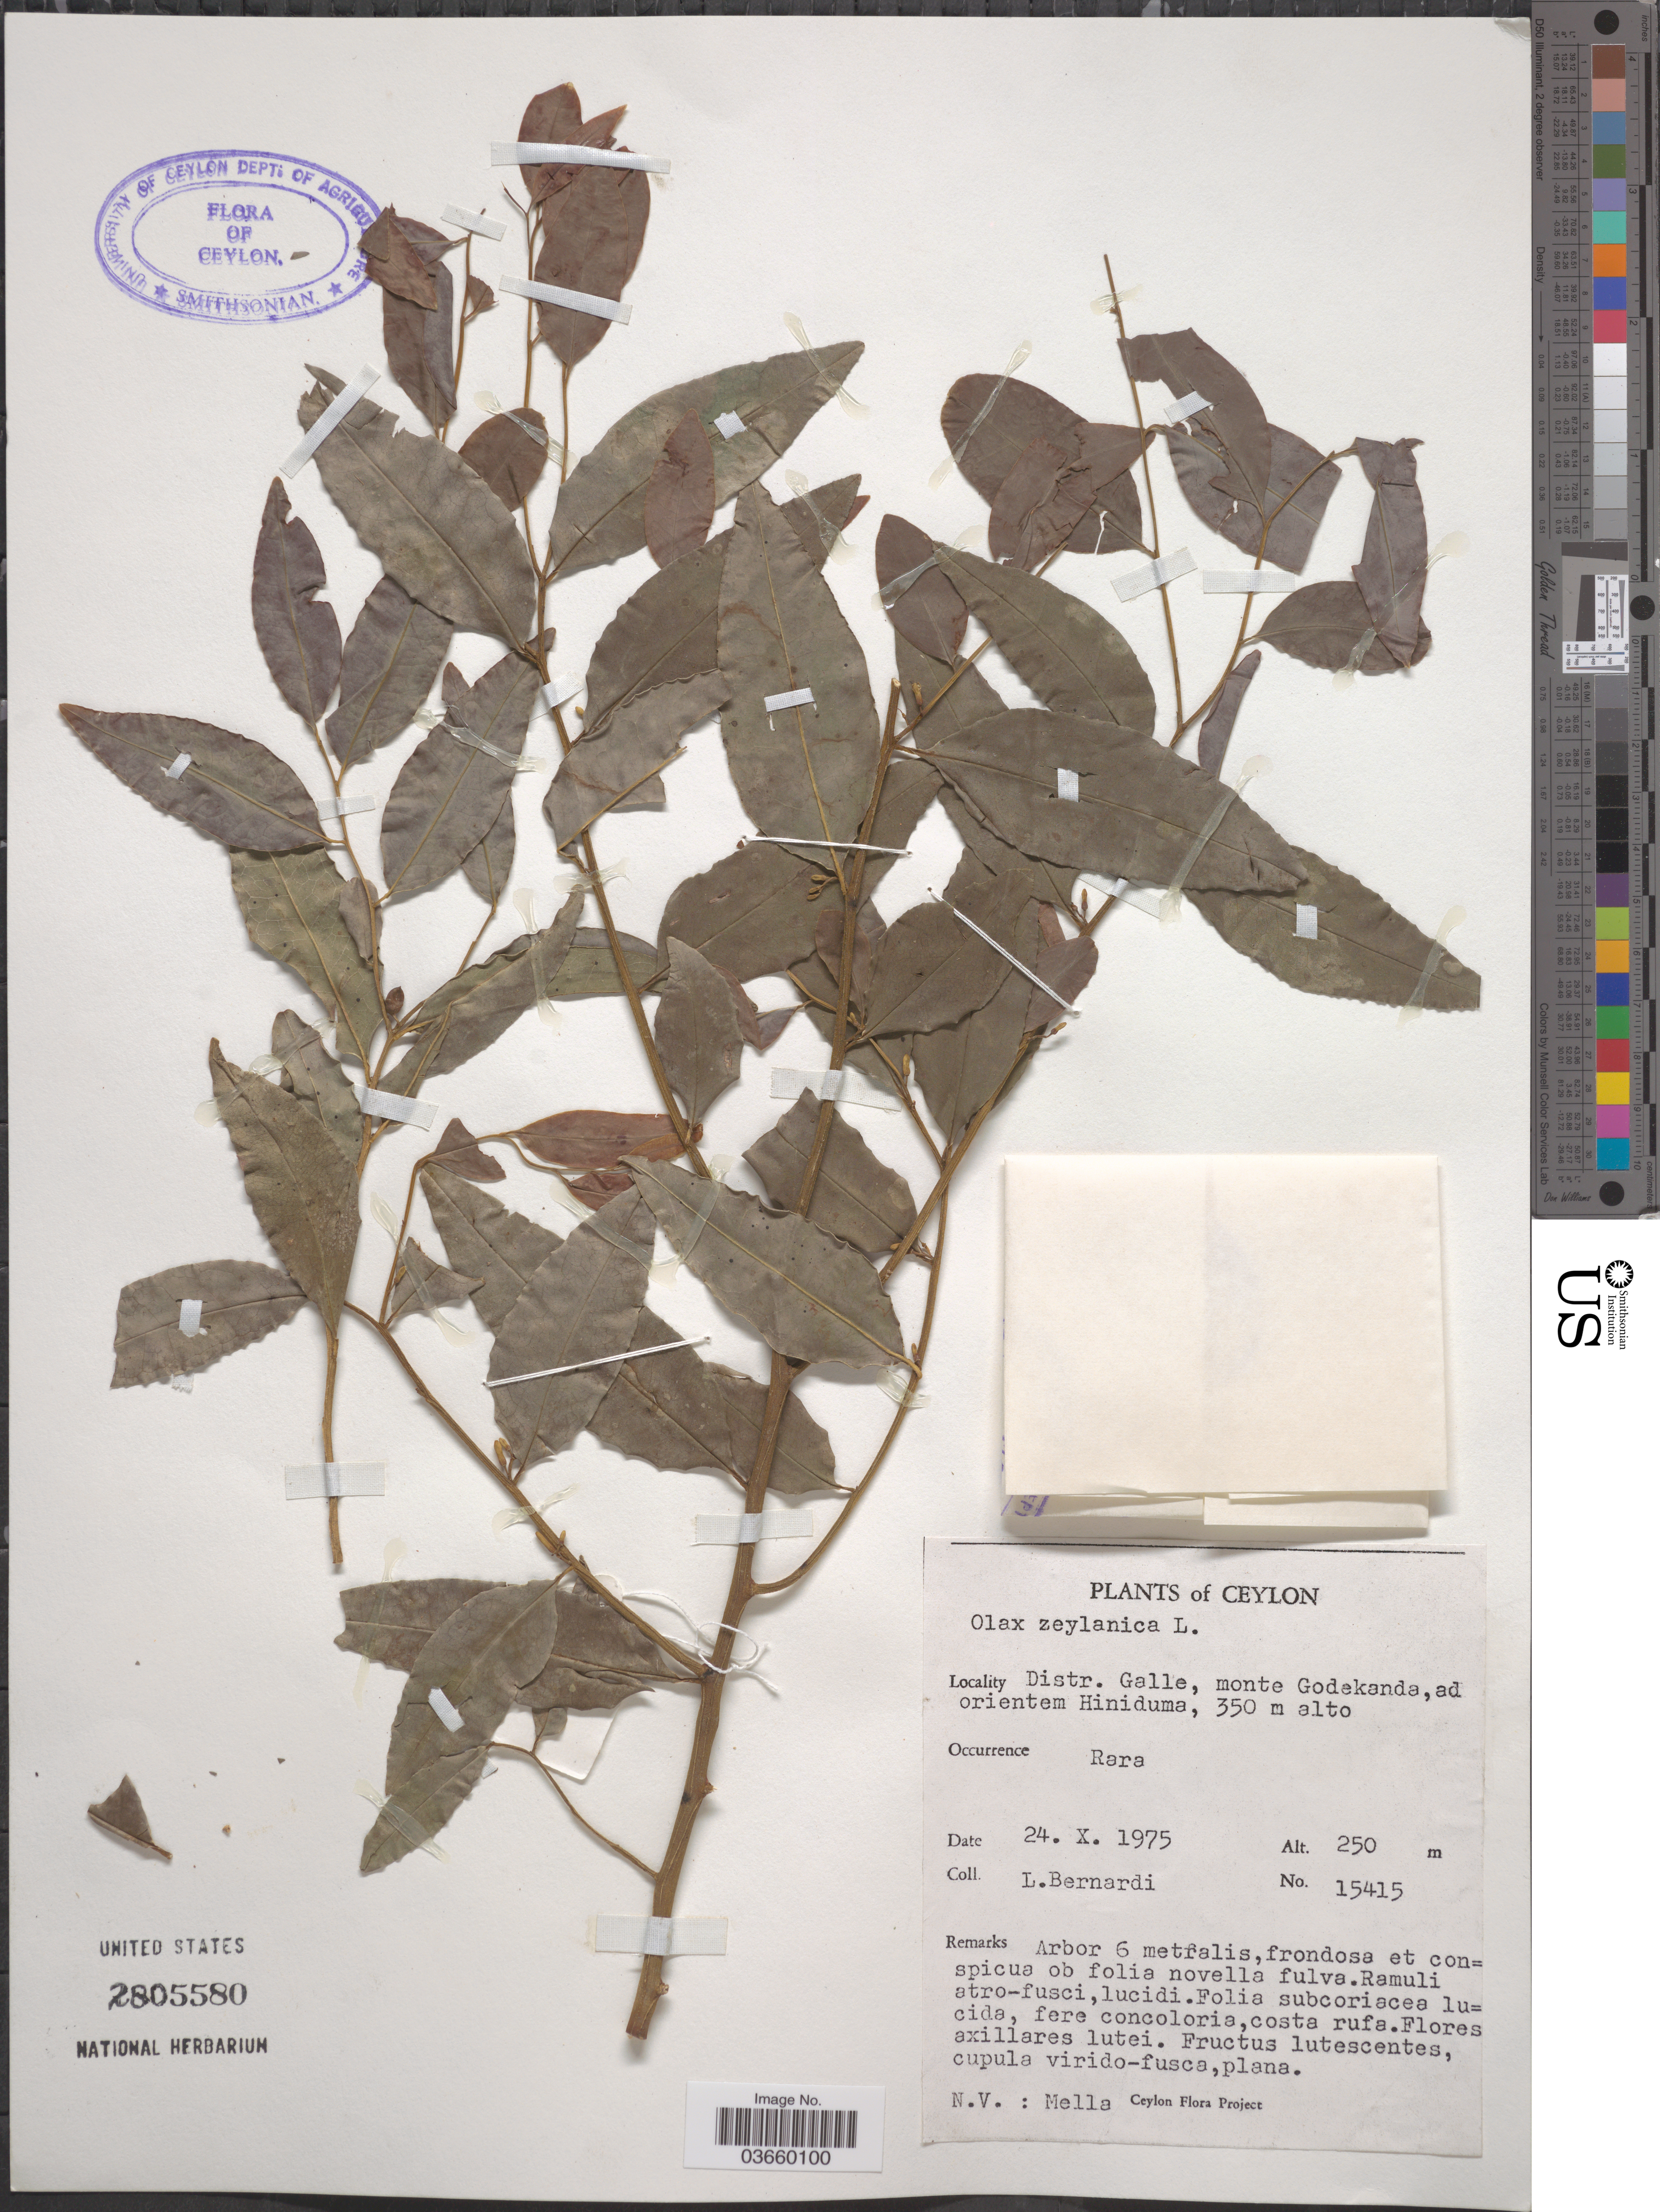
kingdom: Plantae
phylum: Tracheophyta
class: Magnoliopsida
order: Santalales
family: Olacaceae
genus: Olax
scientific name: Olax zeylanica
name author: L.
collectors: L. Bernardi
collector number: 15415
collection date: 1975-10-24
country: Sri Lanka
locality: Ceylon. Distr. Galle, monte Godekanda, ad orientem Hiniduma, 350 m alto. [unsure placement]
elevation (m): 250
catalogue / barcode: US 2805580